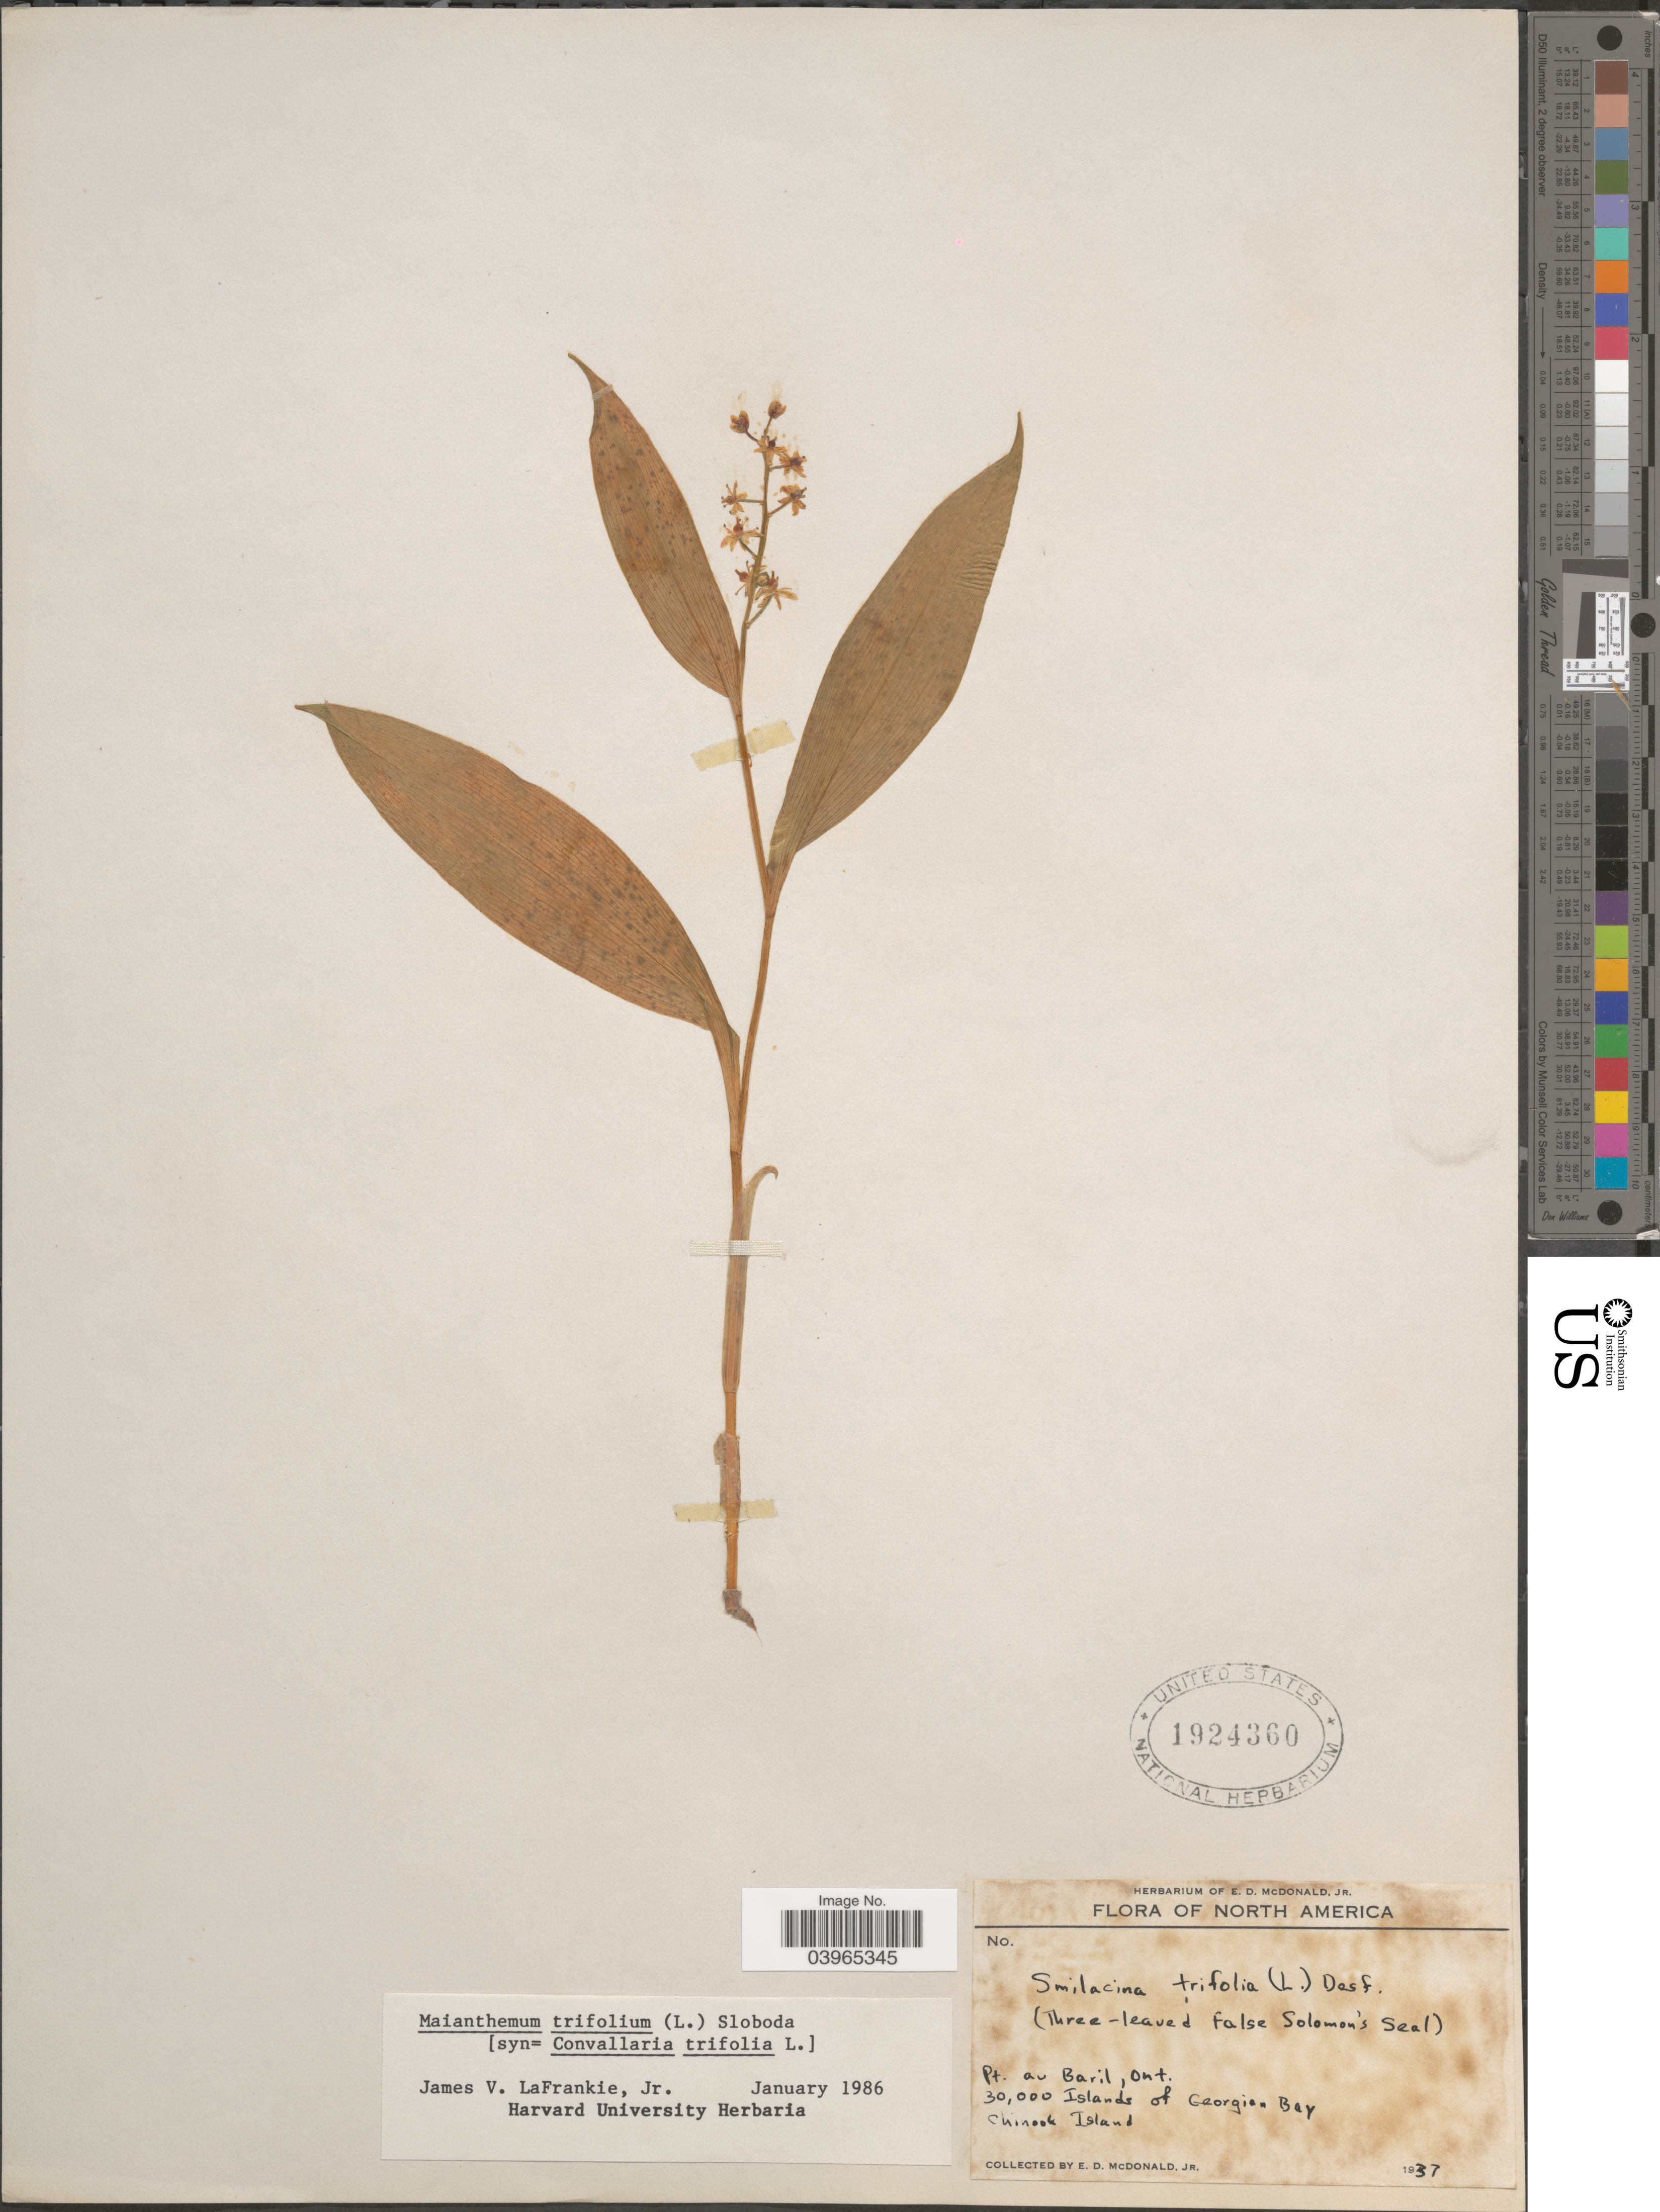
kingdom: Plantae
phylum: Tracheophyta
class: Liliopsida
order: Asparagales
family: Asparagaceae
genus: Maianthemum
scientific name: Maianthemum trifolium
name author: (L.) Sloboda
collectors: E. D. McDonald Jr.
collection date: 1937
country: Canada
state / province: Ontario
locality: Pt. au Baril. 30,000 Islands of Georgian Bay. Chinook Island.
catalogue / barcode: US 1924360